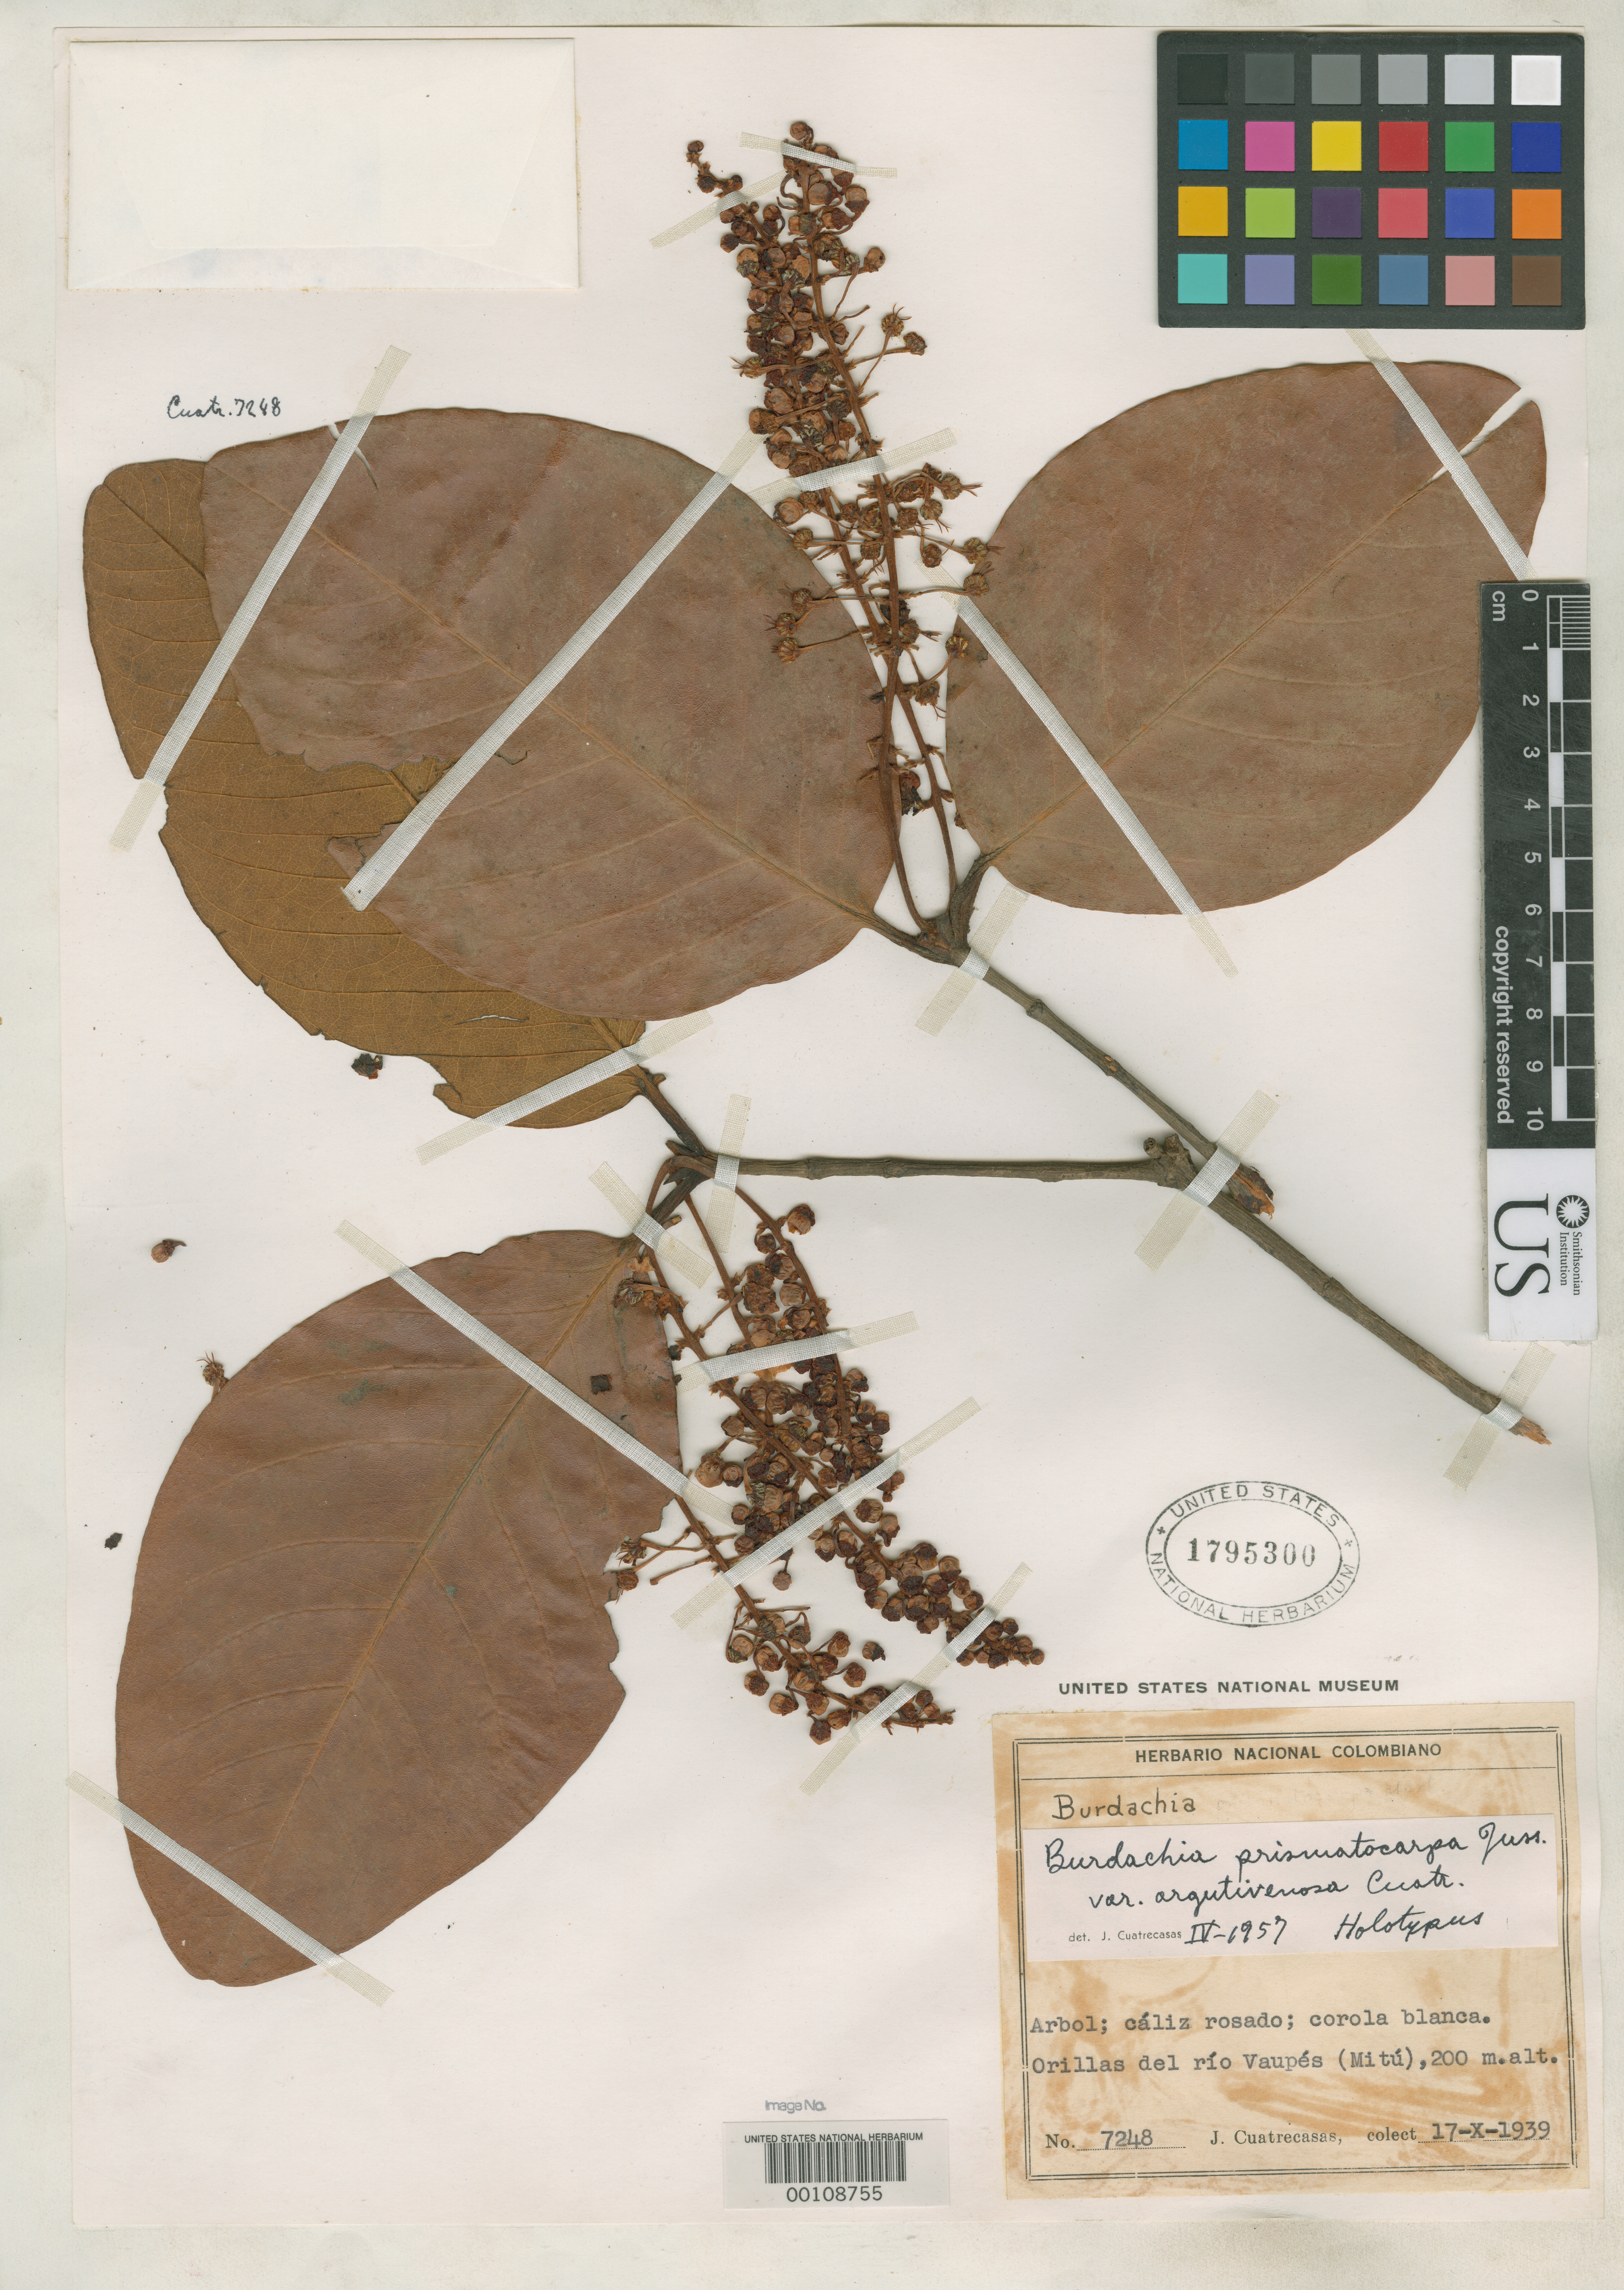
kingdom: Plantae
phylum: Tracheophyta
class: Magnoliopsida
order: Malpighiales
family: Malpighiaceae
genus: Burdachia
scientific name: Burdachia prismatocarpa var. argutivenosa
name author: Cuatrec.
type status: Holotype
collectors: J. Cuatrecasas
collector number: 7248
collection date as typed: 17 Oct 1939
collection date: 1939-10-17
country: Colombia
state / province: Vaupés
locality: Orilas del Rio Vaupes, Mitu.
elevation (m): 200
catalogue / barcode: US 1795300